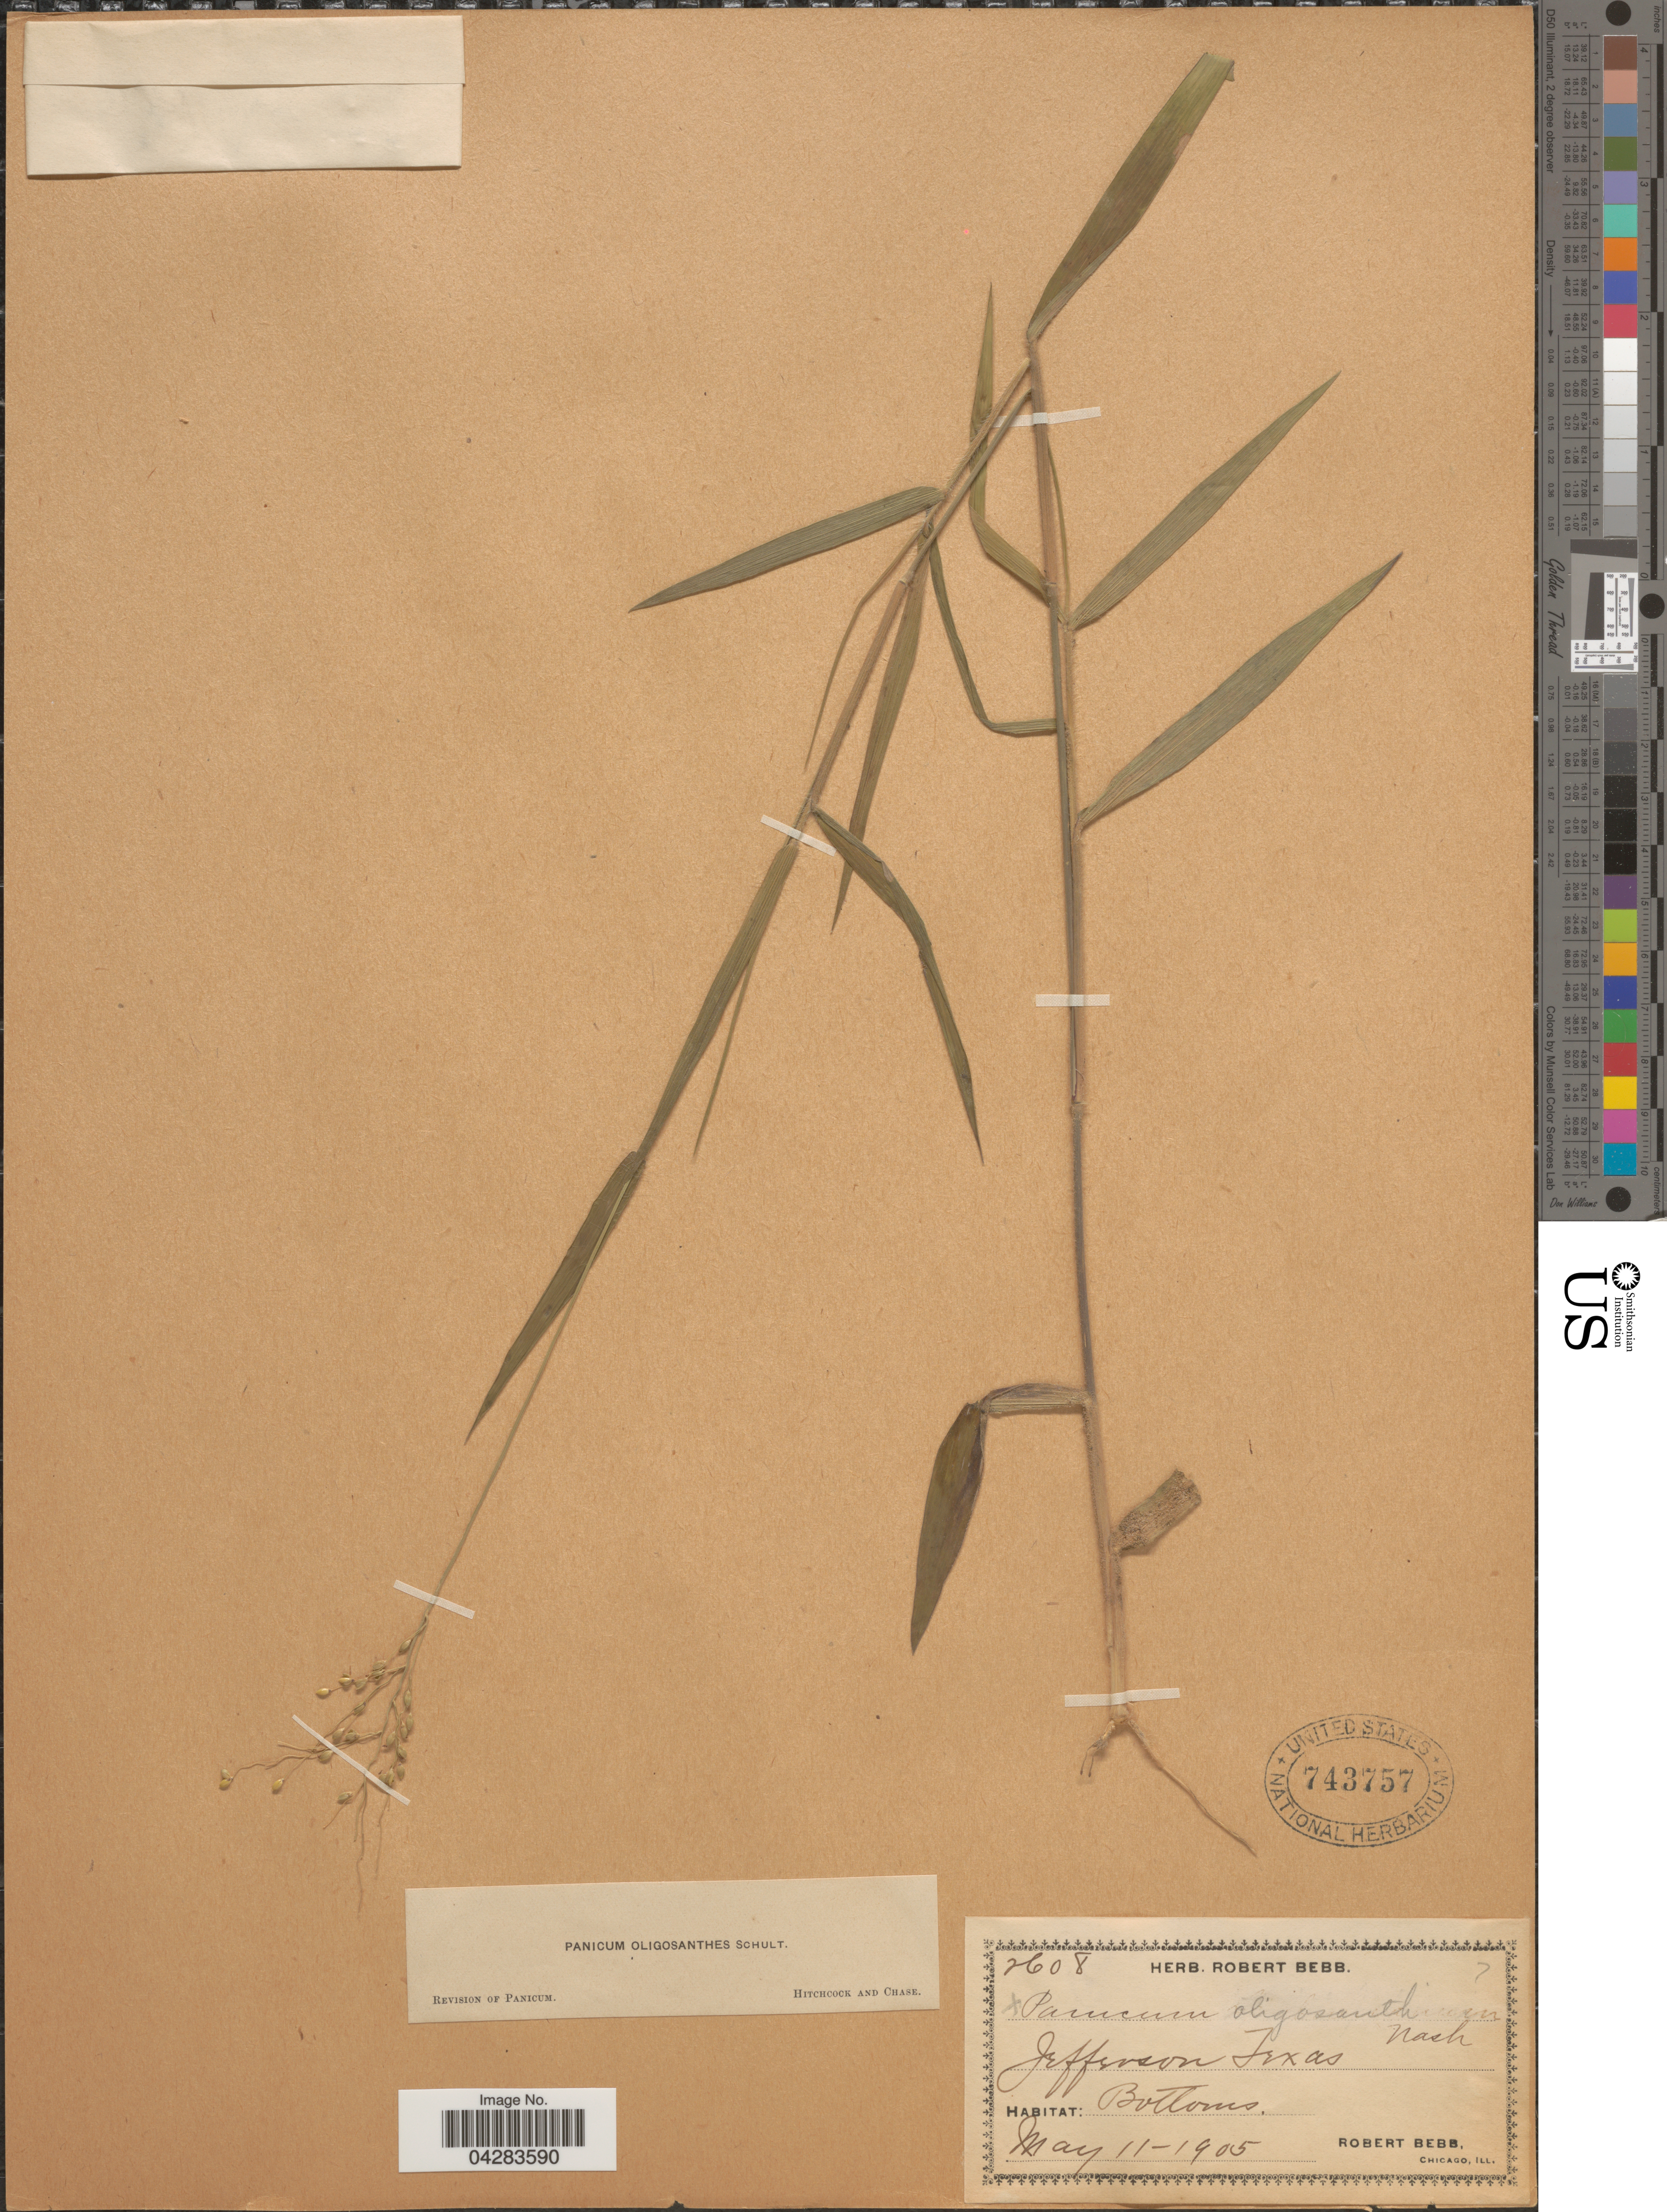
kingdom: Plantae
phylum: Tracheophyta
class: Liliopsida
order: Poales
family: Poaceae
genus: Dichanthelium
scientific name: Dichanthelium oligosanthes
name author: (Schult.) Gould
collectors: R. Bebb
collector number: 2608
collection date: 1905-05-11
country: United States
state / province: Texas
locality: Jefferson. Bottoms.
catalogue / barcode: US 743757